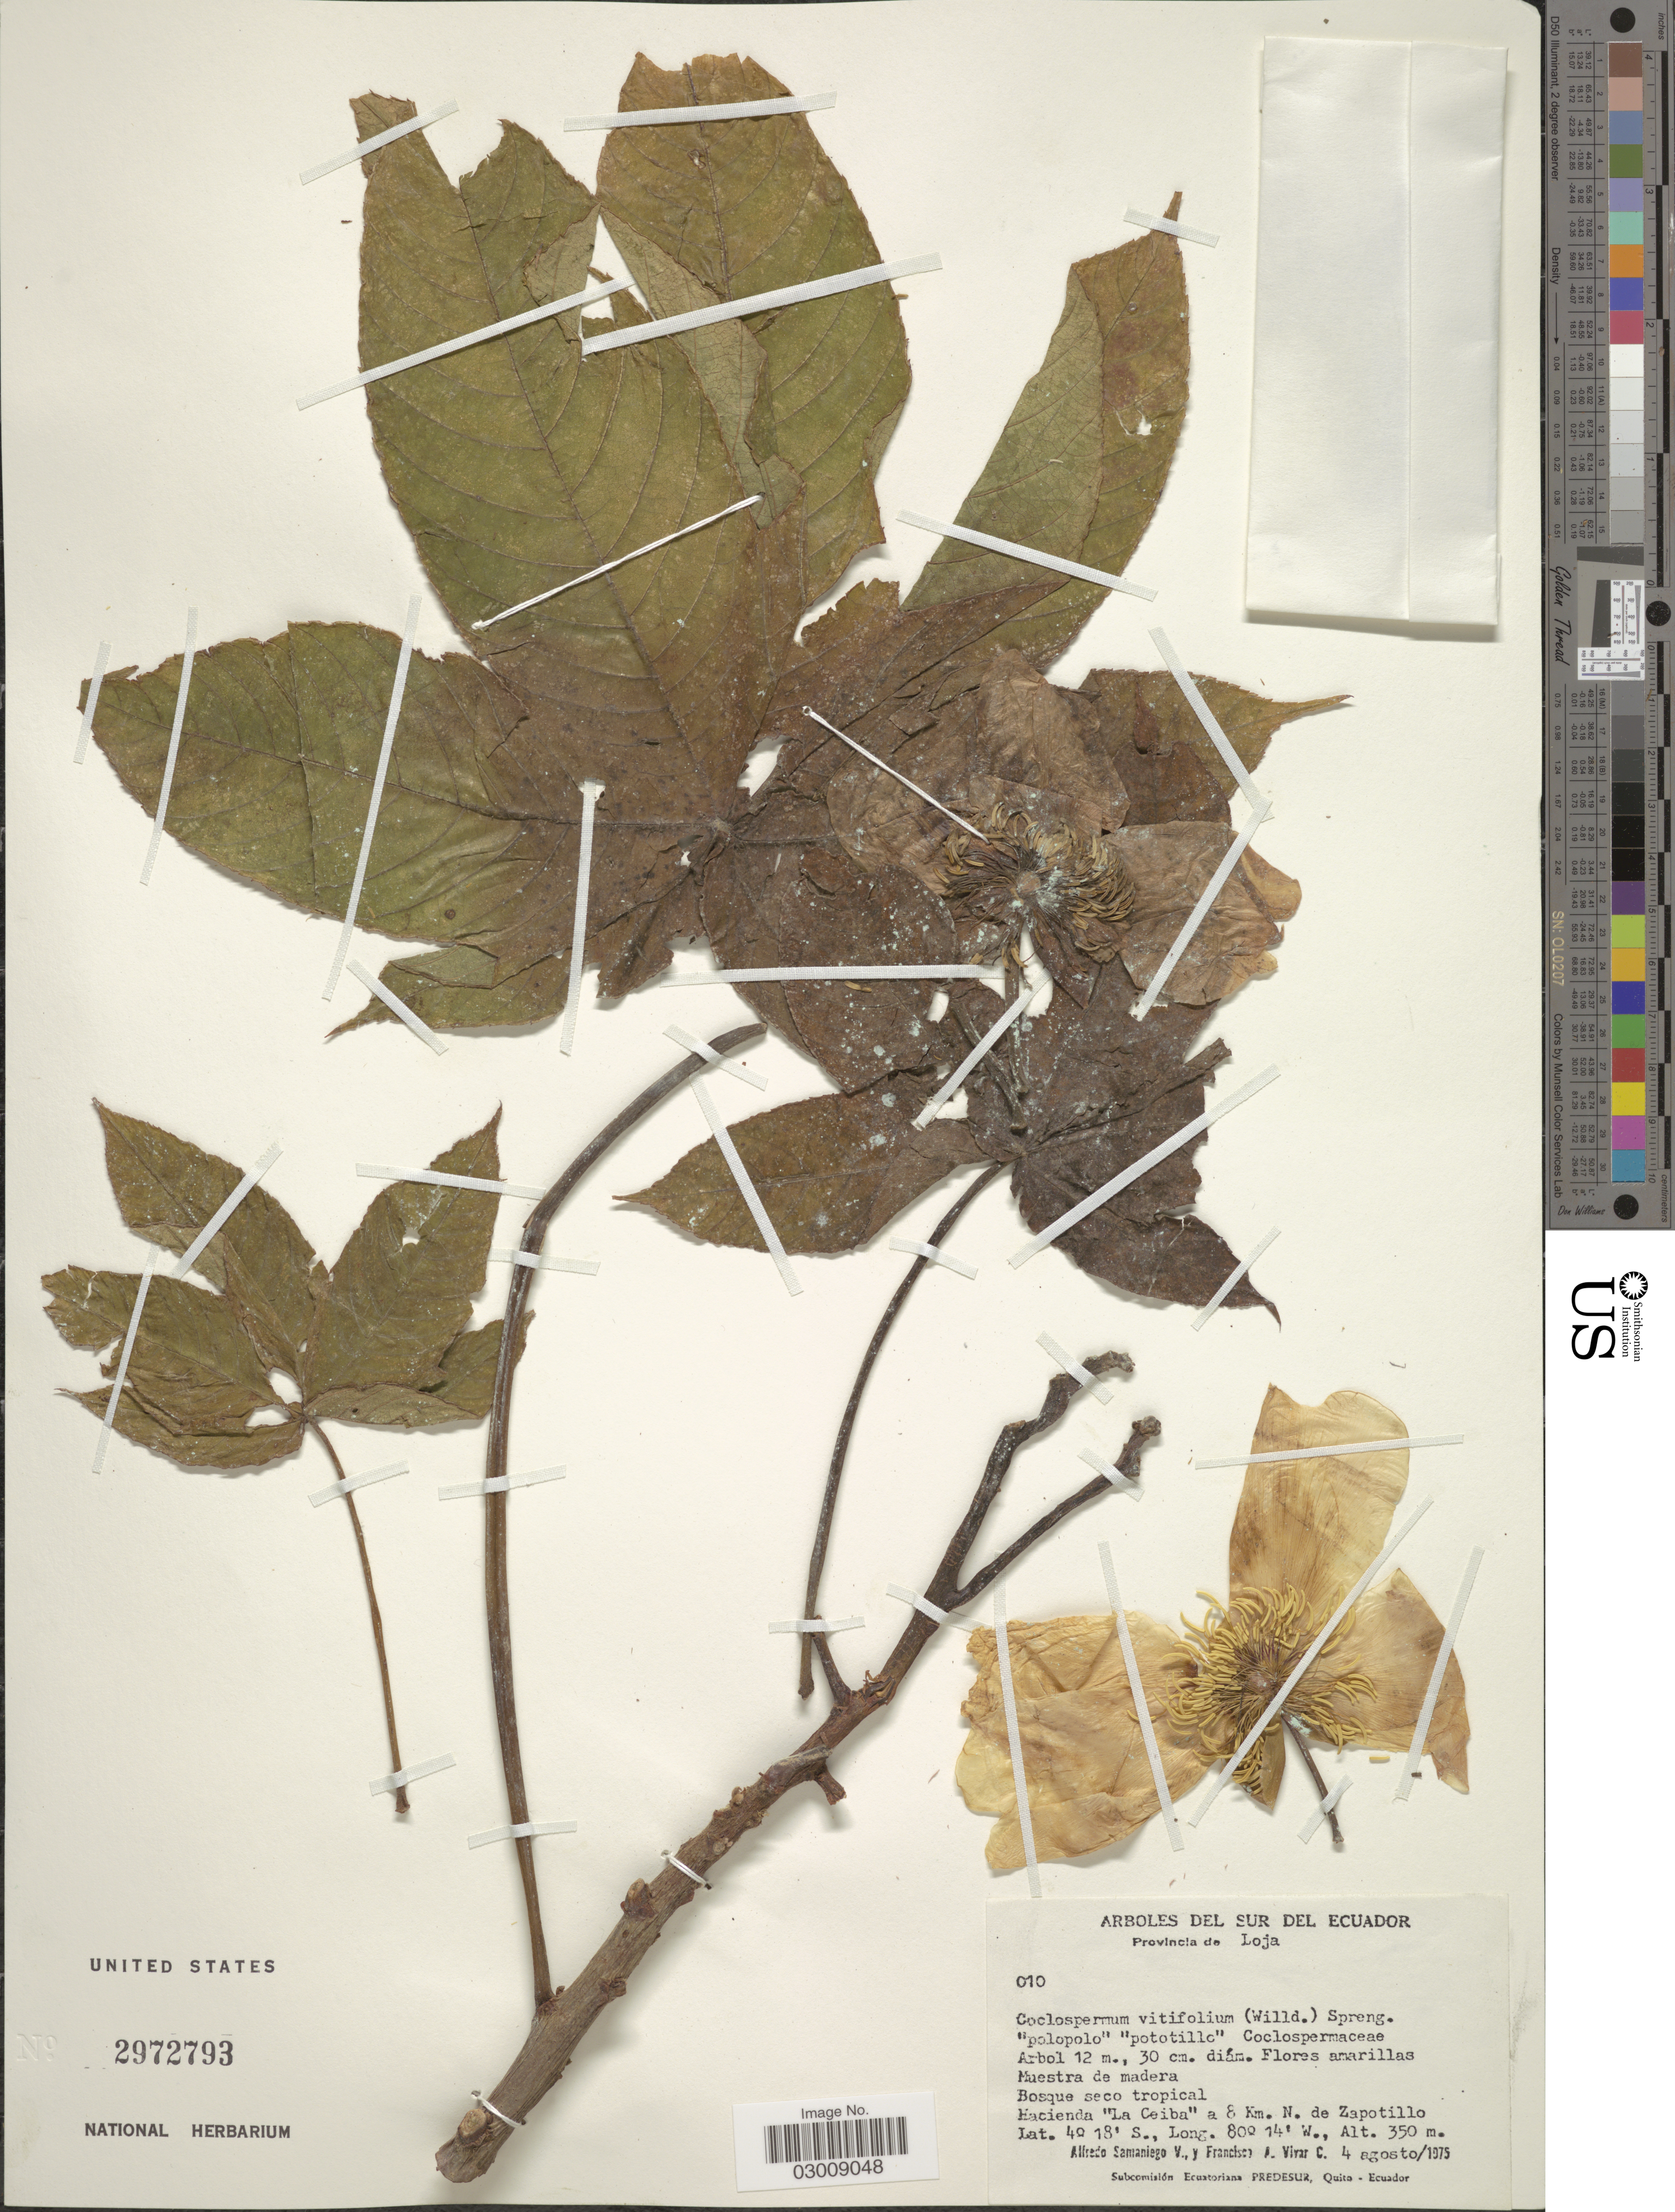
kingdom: Plantae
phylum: Tracheophyta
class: Magnoliopsida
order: Malvales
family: Cochlospermaceae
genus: Cochlospermum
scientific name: Cochlospermum vitifolium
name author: (Willd.) Spreng.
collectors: A. V. Samaniego & F. A. Vivar C.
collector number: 010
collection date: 1975-08-04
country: Ecuador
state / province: Loja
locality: Muestra de madera. Bosque seco tropical. Hacienda "La Ceiba" a 8 Km. N. de Zapotillo.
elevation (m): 350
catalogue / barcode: US 2972793